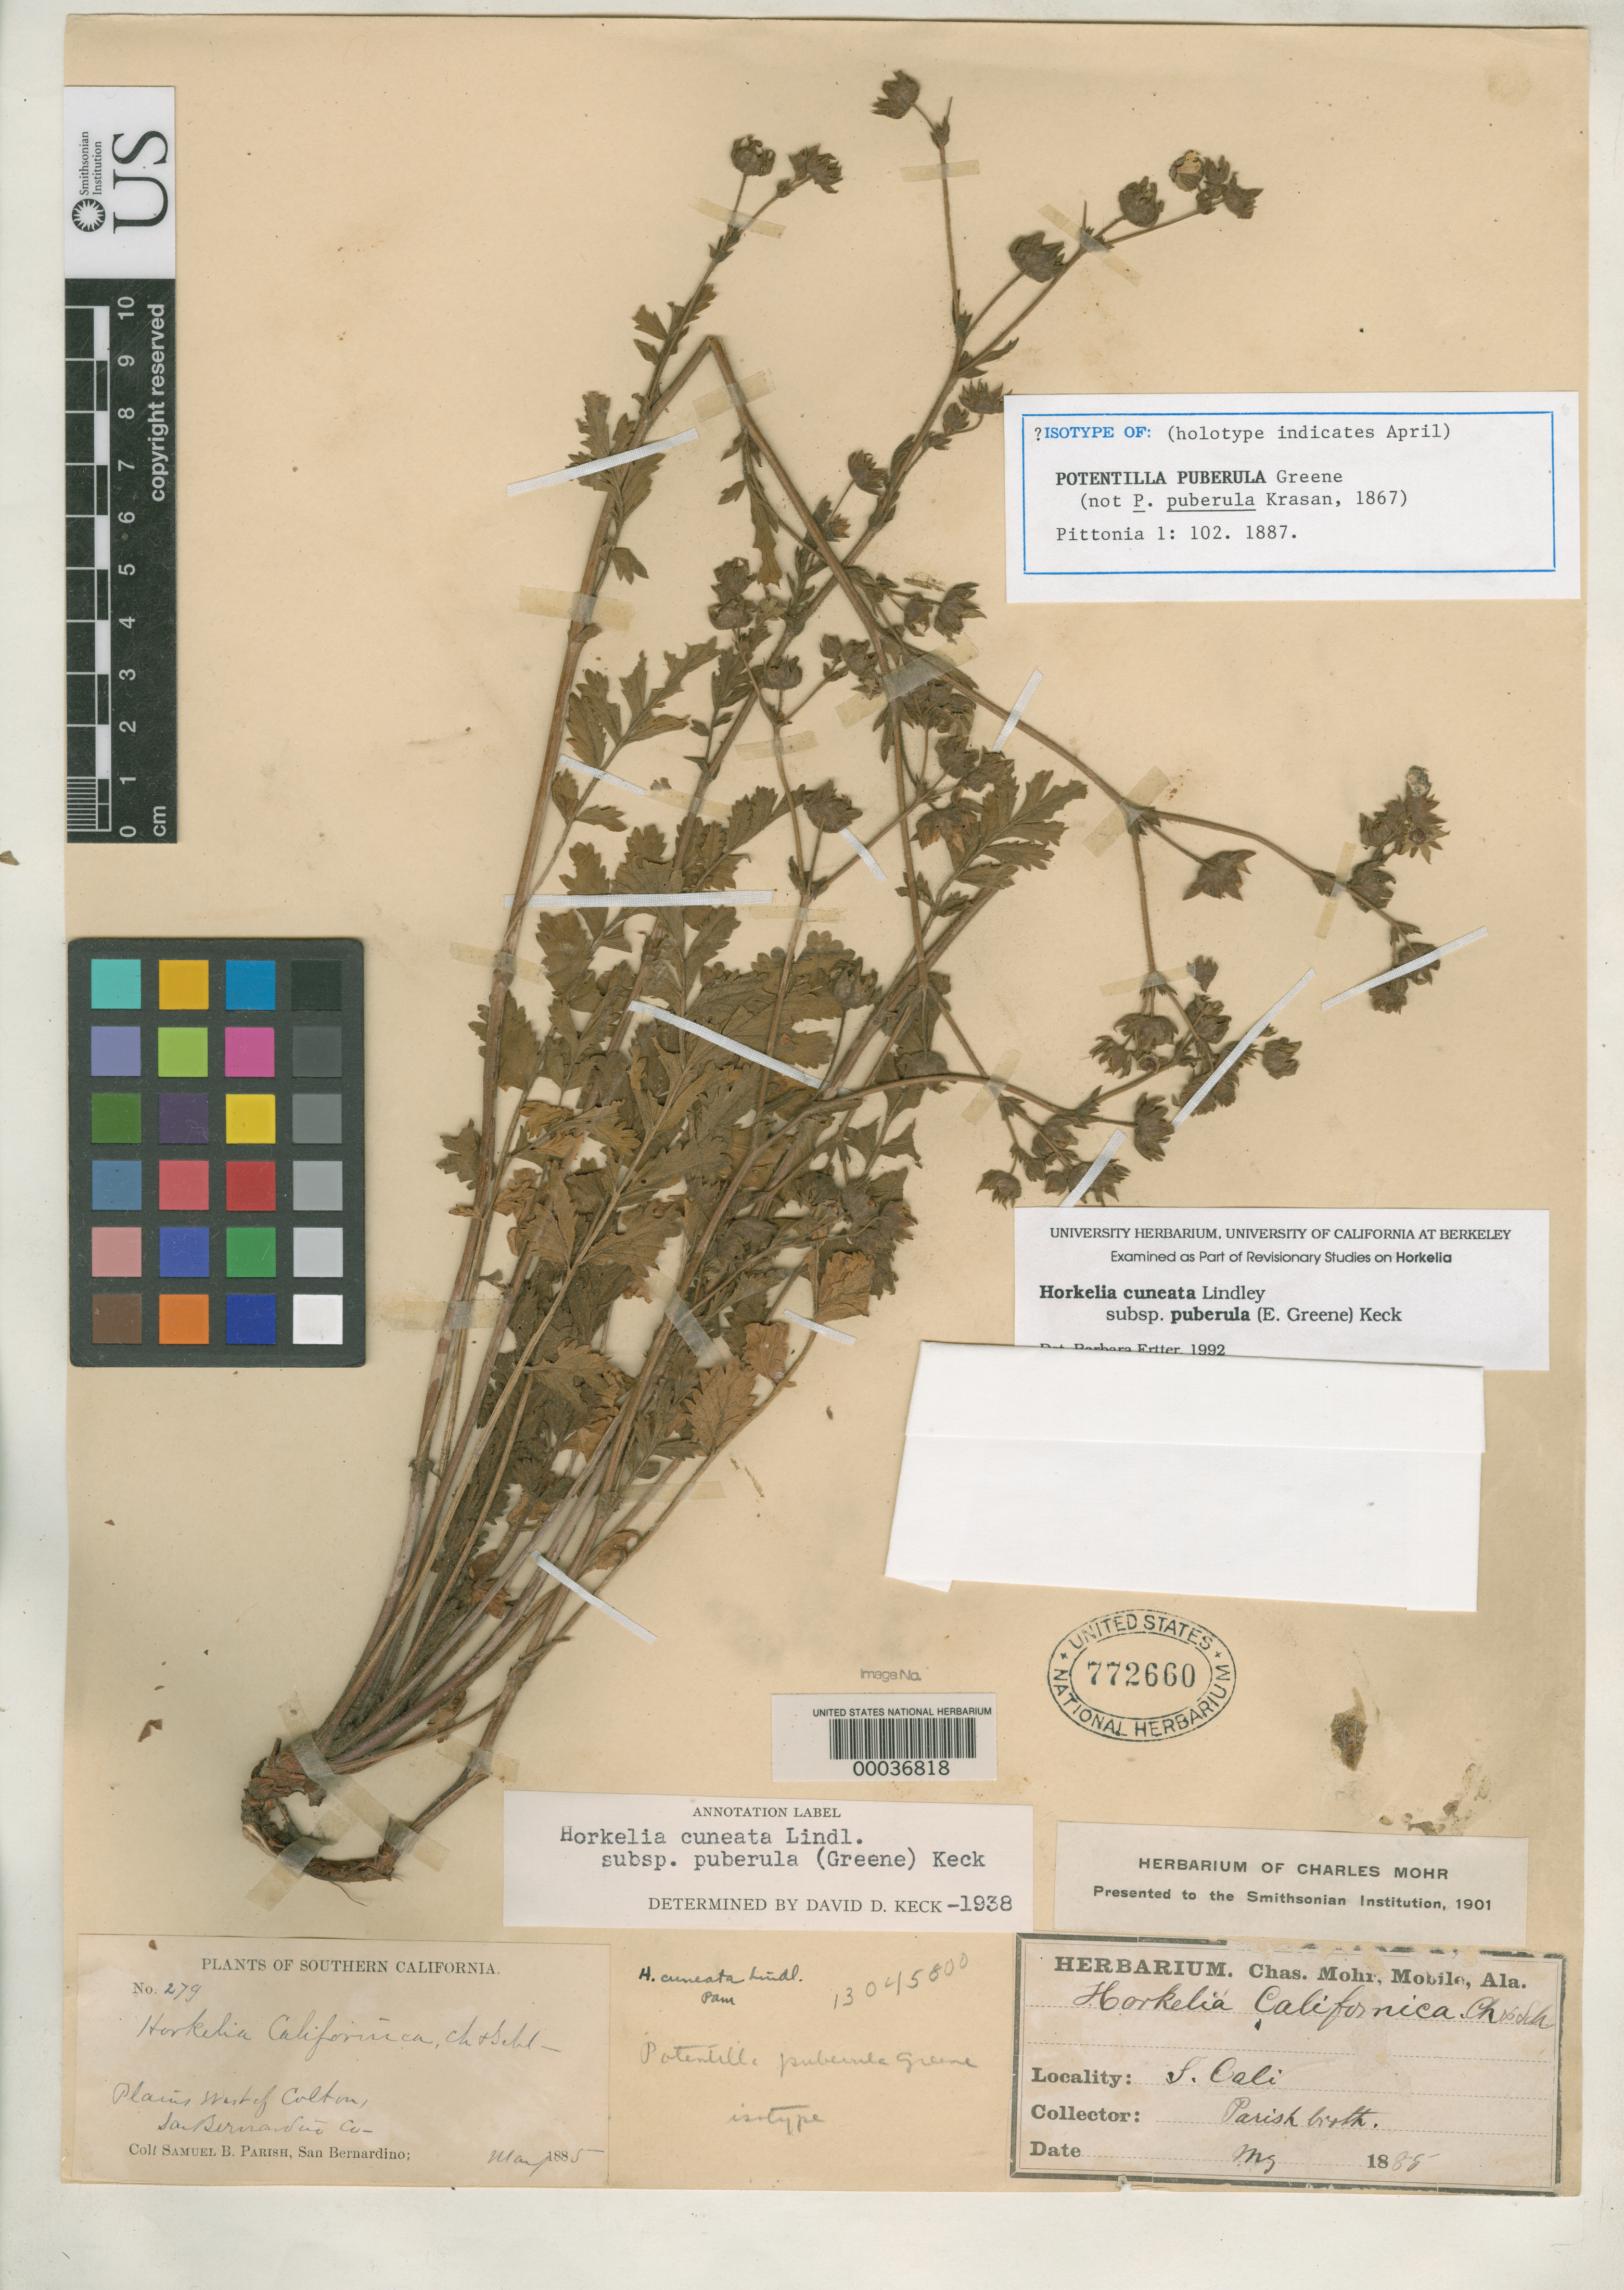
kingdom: Plantae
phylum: Tracheophyta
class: Magnoliopsida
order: Rosales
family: Rosaceae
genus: Potentilla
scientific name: Potentilla puberula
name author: Greene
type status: Possible Isotype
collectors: S. B. Parish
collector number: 279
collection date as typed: May 1885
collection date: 1885-05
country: United States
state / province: California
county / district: San Bernardino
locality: San Bernardino.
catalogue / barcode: US 772660